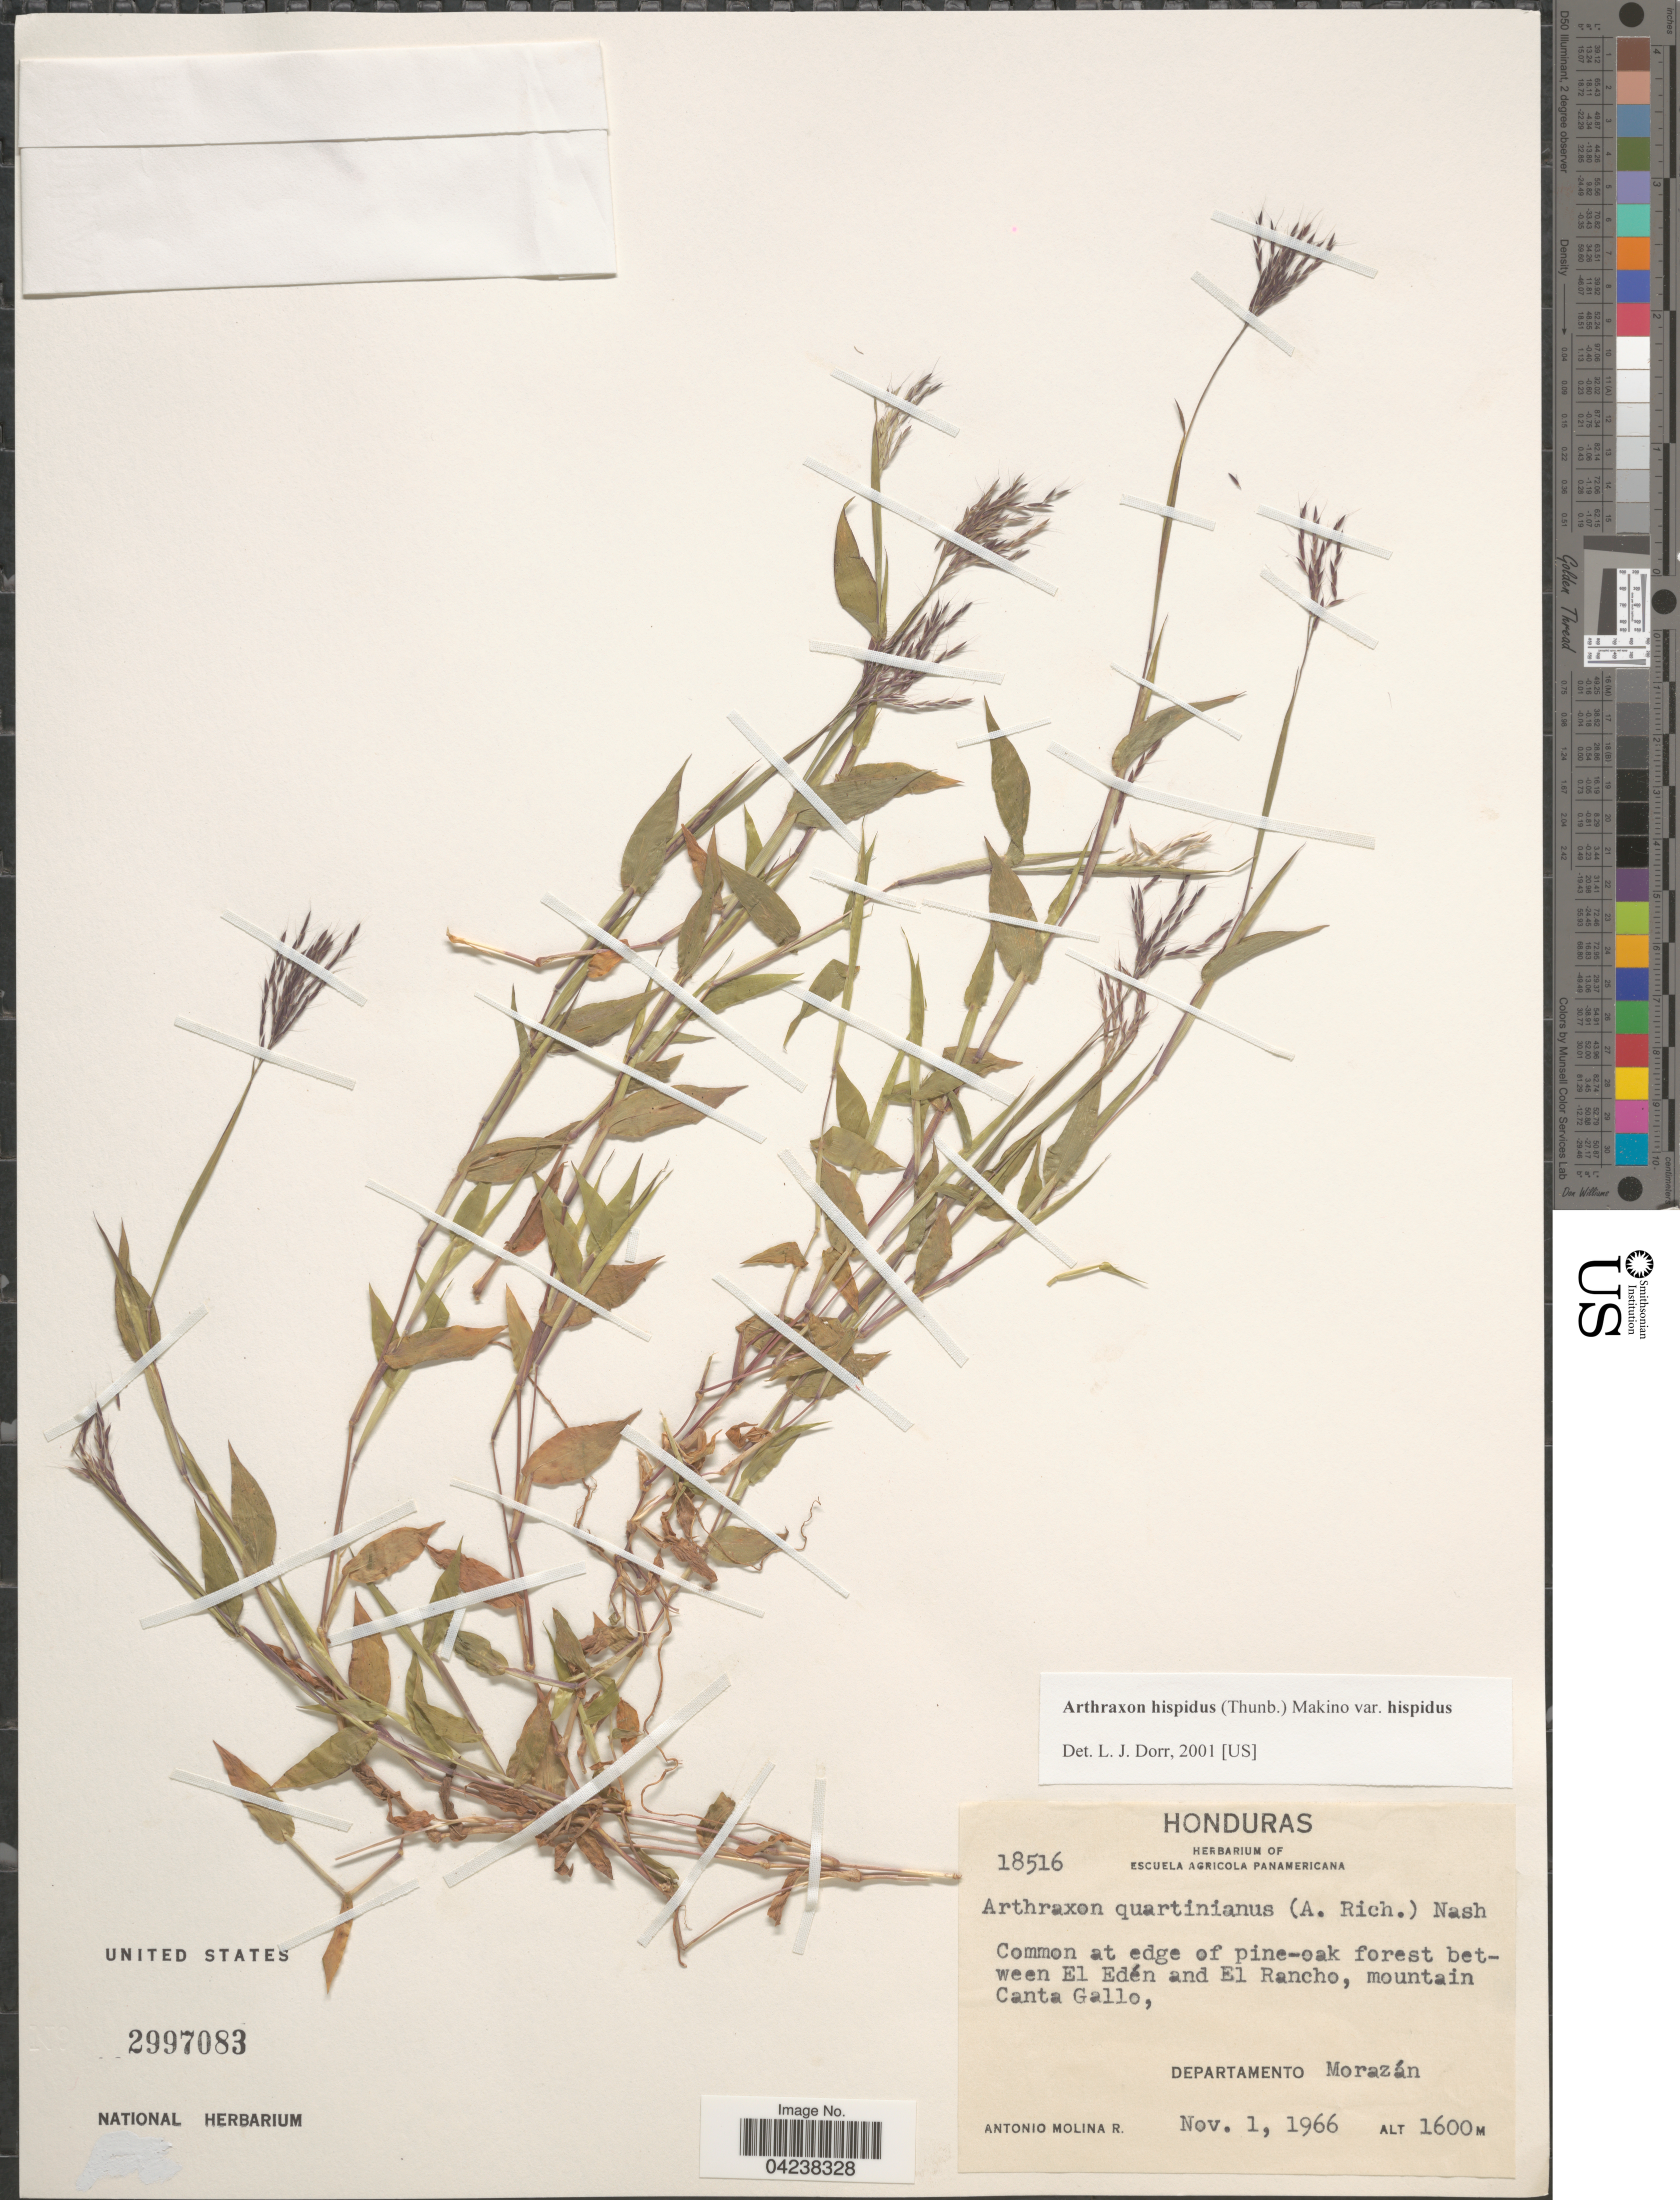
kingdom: Plantae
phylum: Tracheophyta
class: Liliopsida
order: Poales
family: Poaceae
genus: Arthraxon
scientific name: Arthraxon hispidus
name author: (Thunb.) Makino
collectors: A. Molina R.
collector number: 18516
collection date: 1966-11-01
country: Honduras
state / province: Fco. Morazán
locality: Common at edge of pine-oak forest between El Edén and El Rancho, mountain Canta Gallo, Departamento Morazán.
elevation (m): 1600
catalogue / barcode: US 2997083